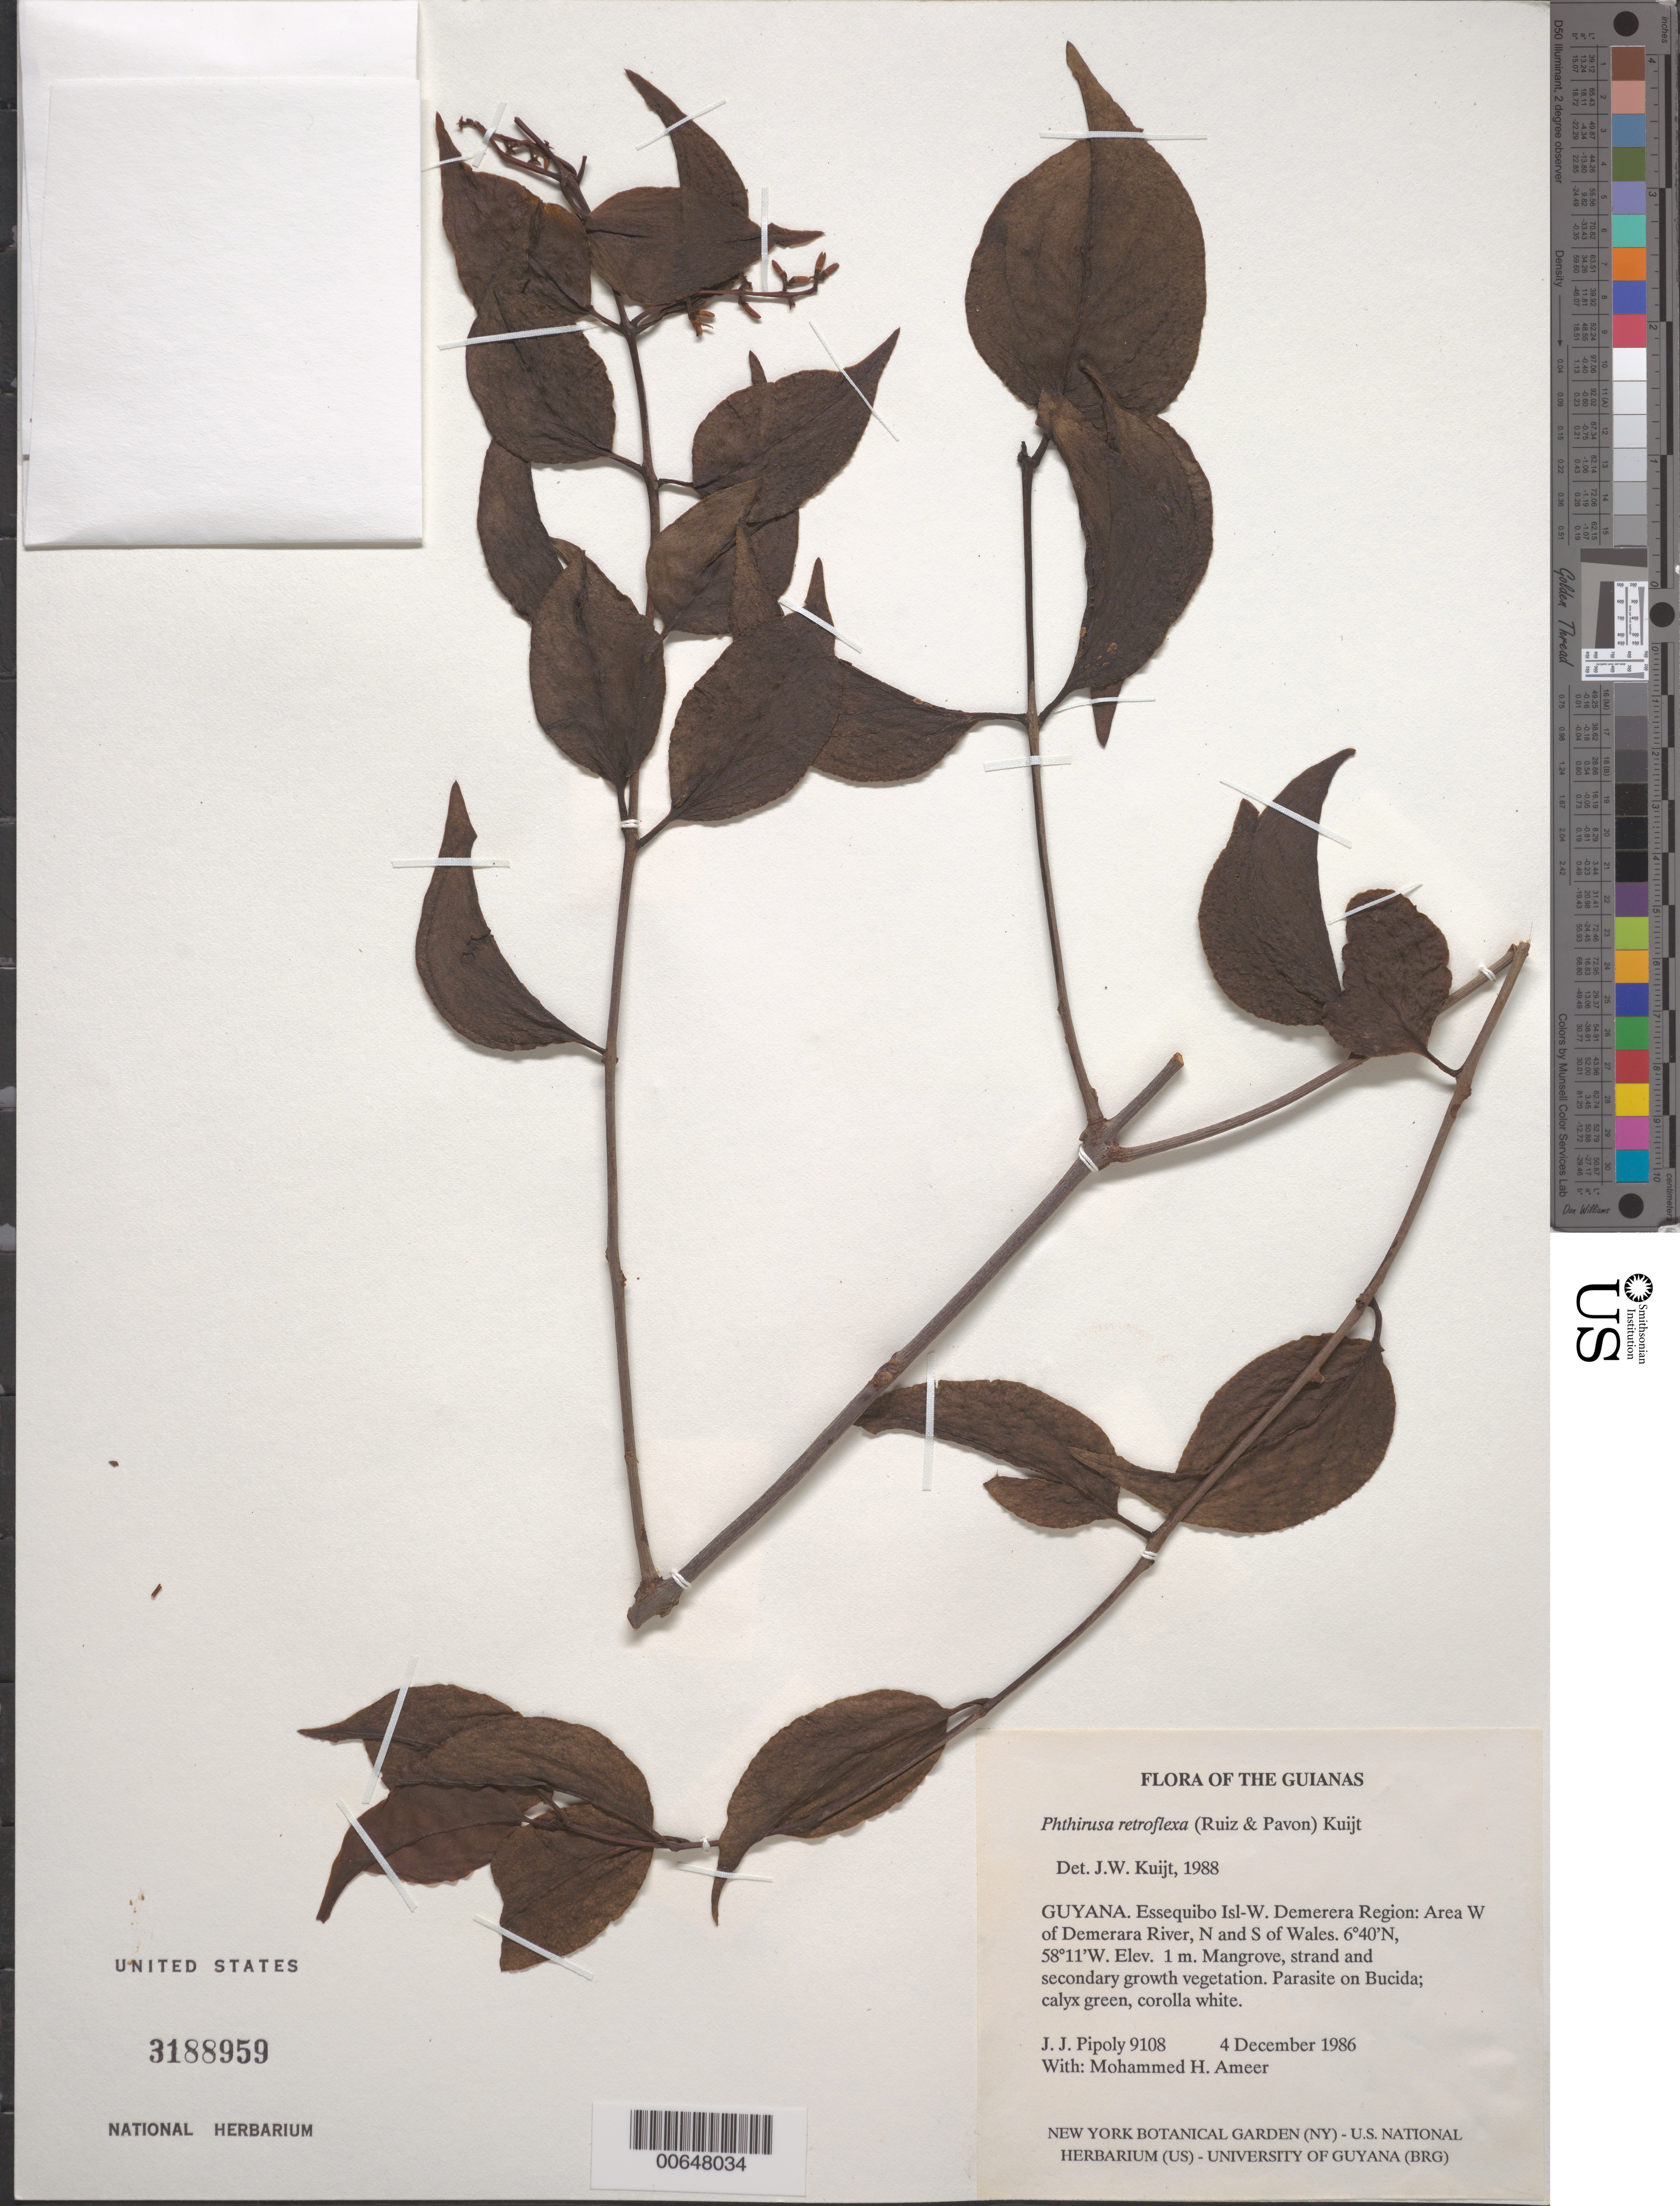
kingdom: Plantae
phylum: Tracheophyta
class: Magnoliopsida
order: Santalales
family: Loranthaceae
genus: Phthirusa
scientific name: Phthirusa retroflexa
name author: (Ruiz & Pav.) Kuijt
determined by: Kuijt, Job, (CANADA)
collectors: J. J. Pipoly & M. Ameer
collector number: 9108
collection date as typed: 4 December 1986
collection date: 1986-12-04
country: Guyana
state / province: Essequibo Isl-W. Demerara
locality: Area W of Demerara River, N and S of Wales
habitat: Mangrove, strand and secondary growth vegetation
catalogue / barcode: US 3188959